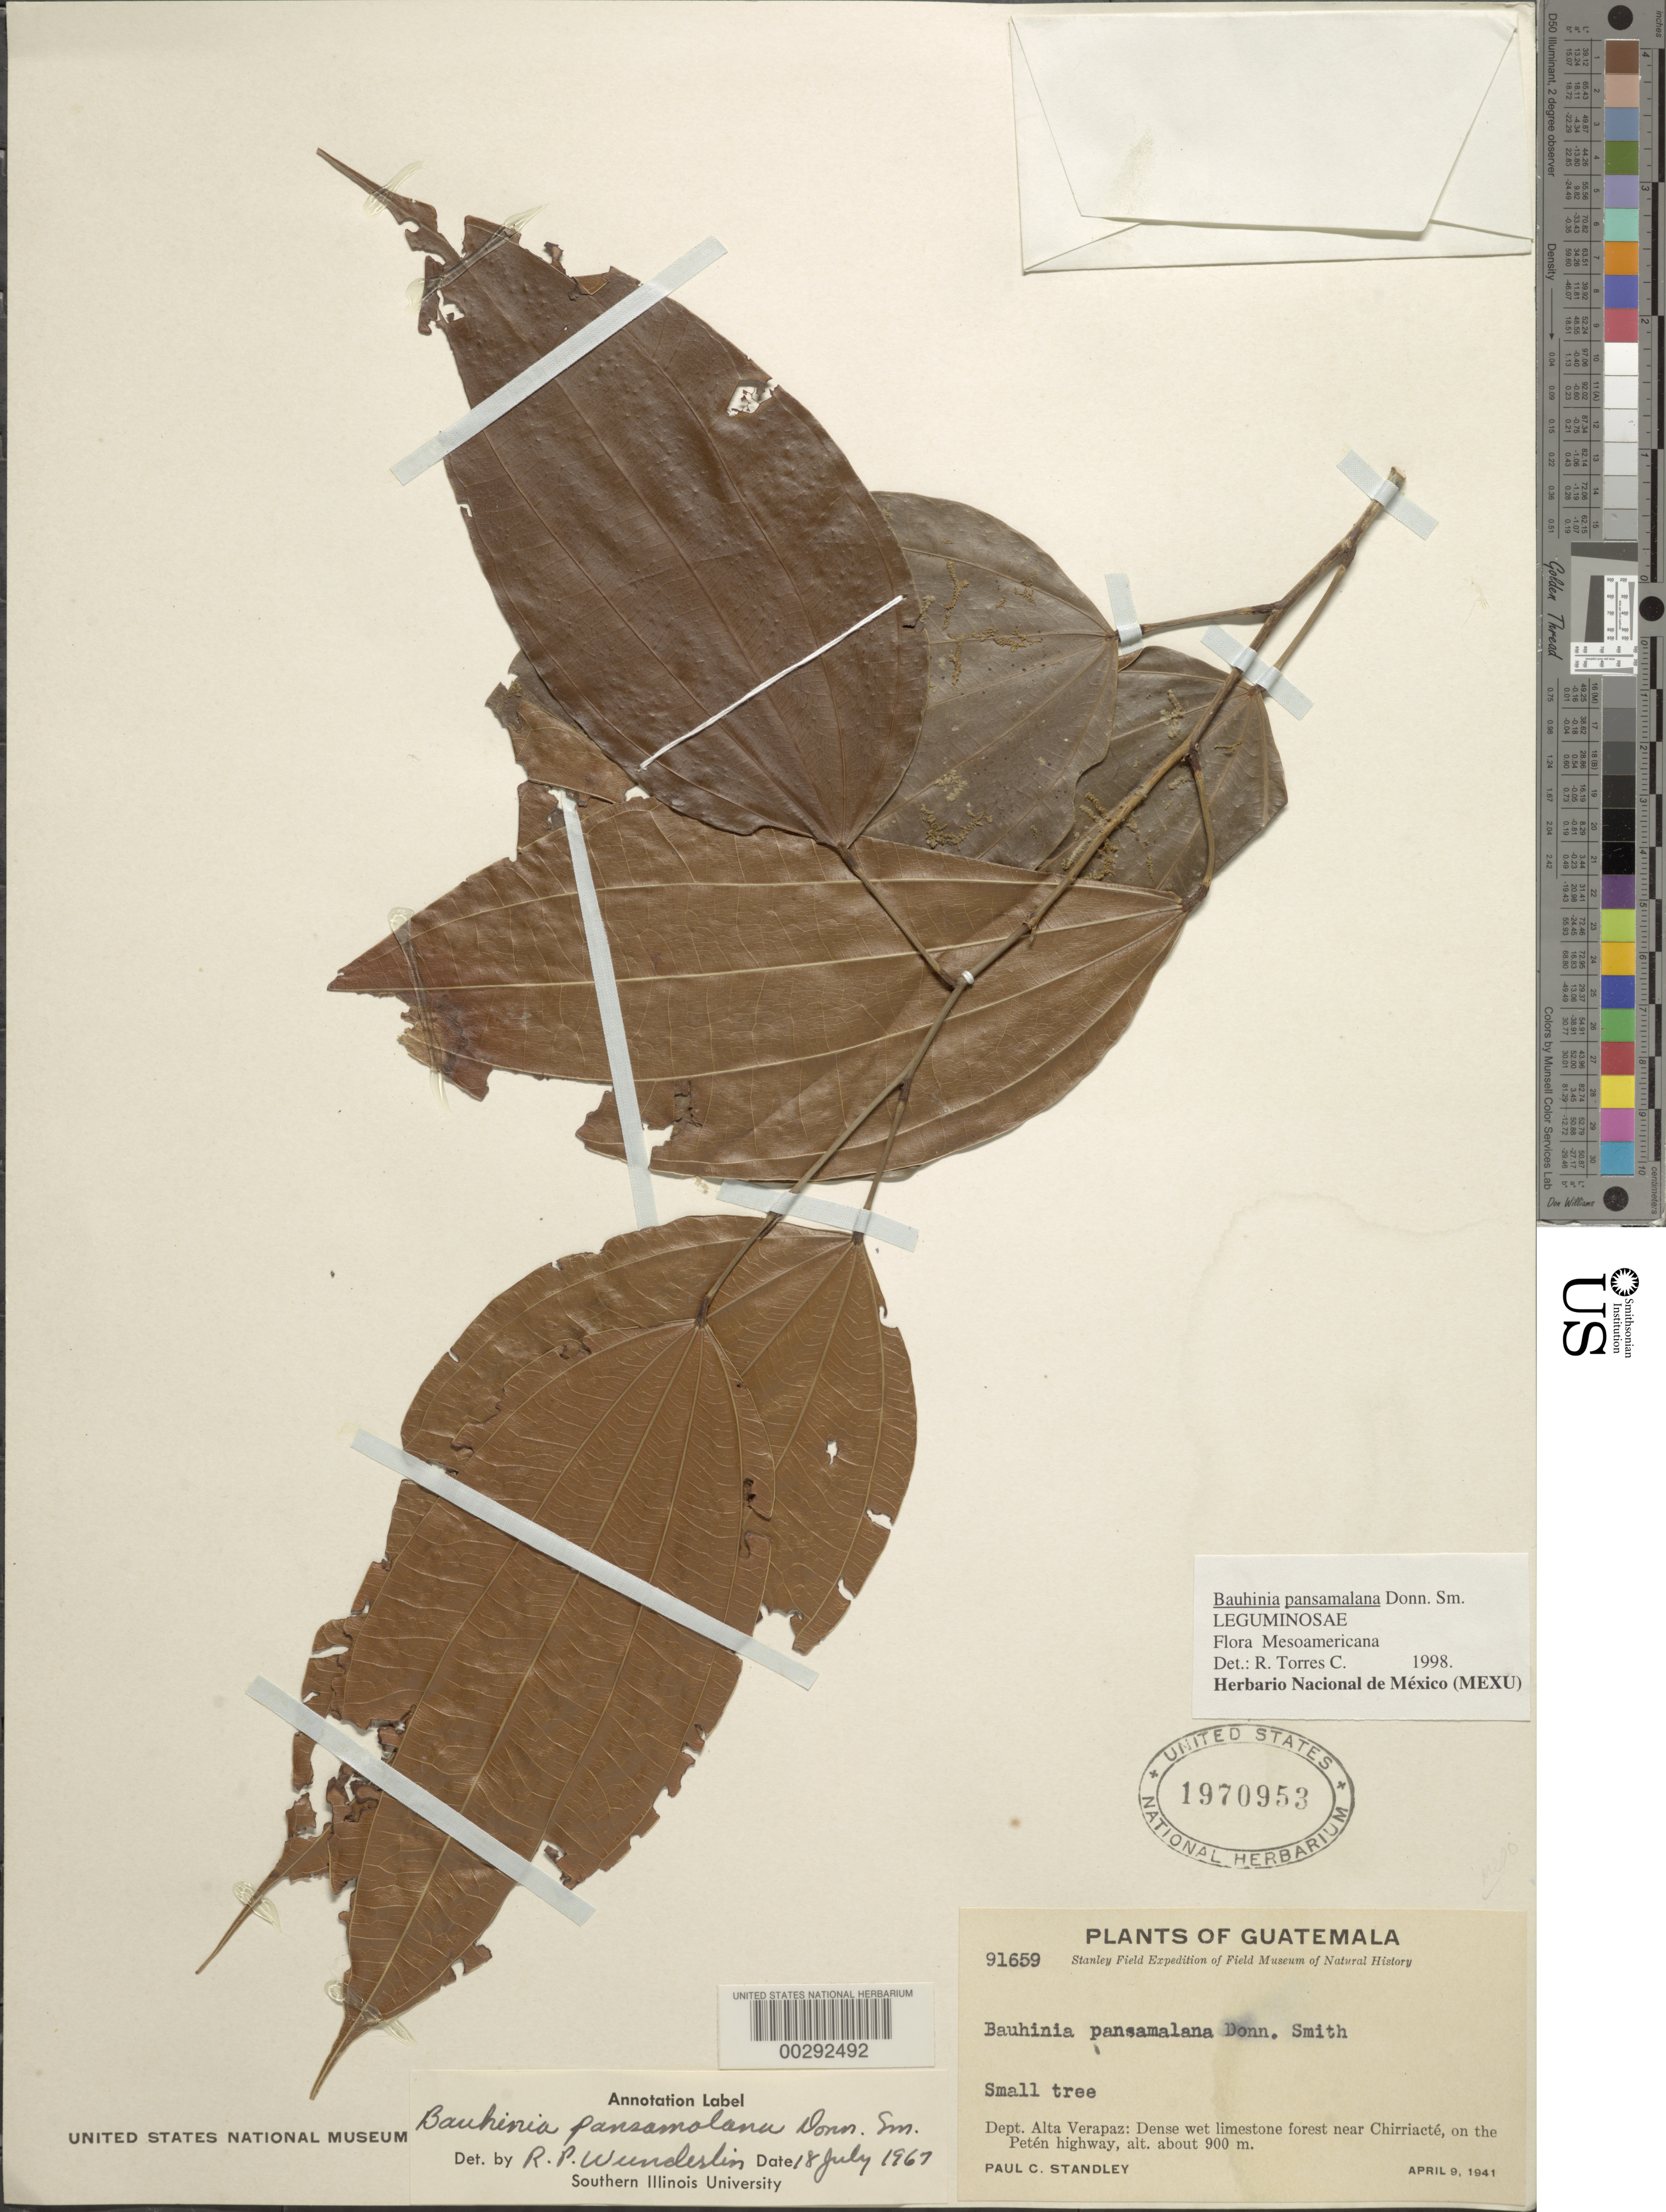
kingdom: Plantae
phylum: Tracheophyta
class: Magnoliopsida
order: Fabales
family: Fabaceae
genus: Bauhinia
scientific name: Bauhinia pansamalana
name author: Donn. Sm.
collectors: P. C. Standley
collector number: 91659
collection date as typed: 09 Apr 1941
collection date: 1941-04-09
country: Guatemala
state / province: Alta Verapaz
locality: Near Chirriacte on the Petèn highway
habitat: Dense wet limestone forest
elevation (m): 900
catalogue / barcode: US 1970953